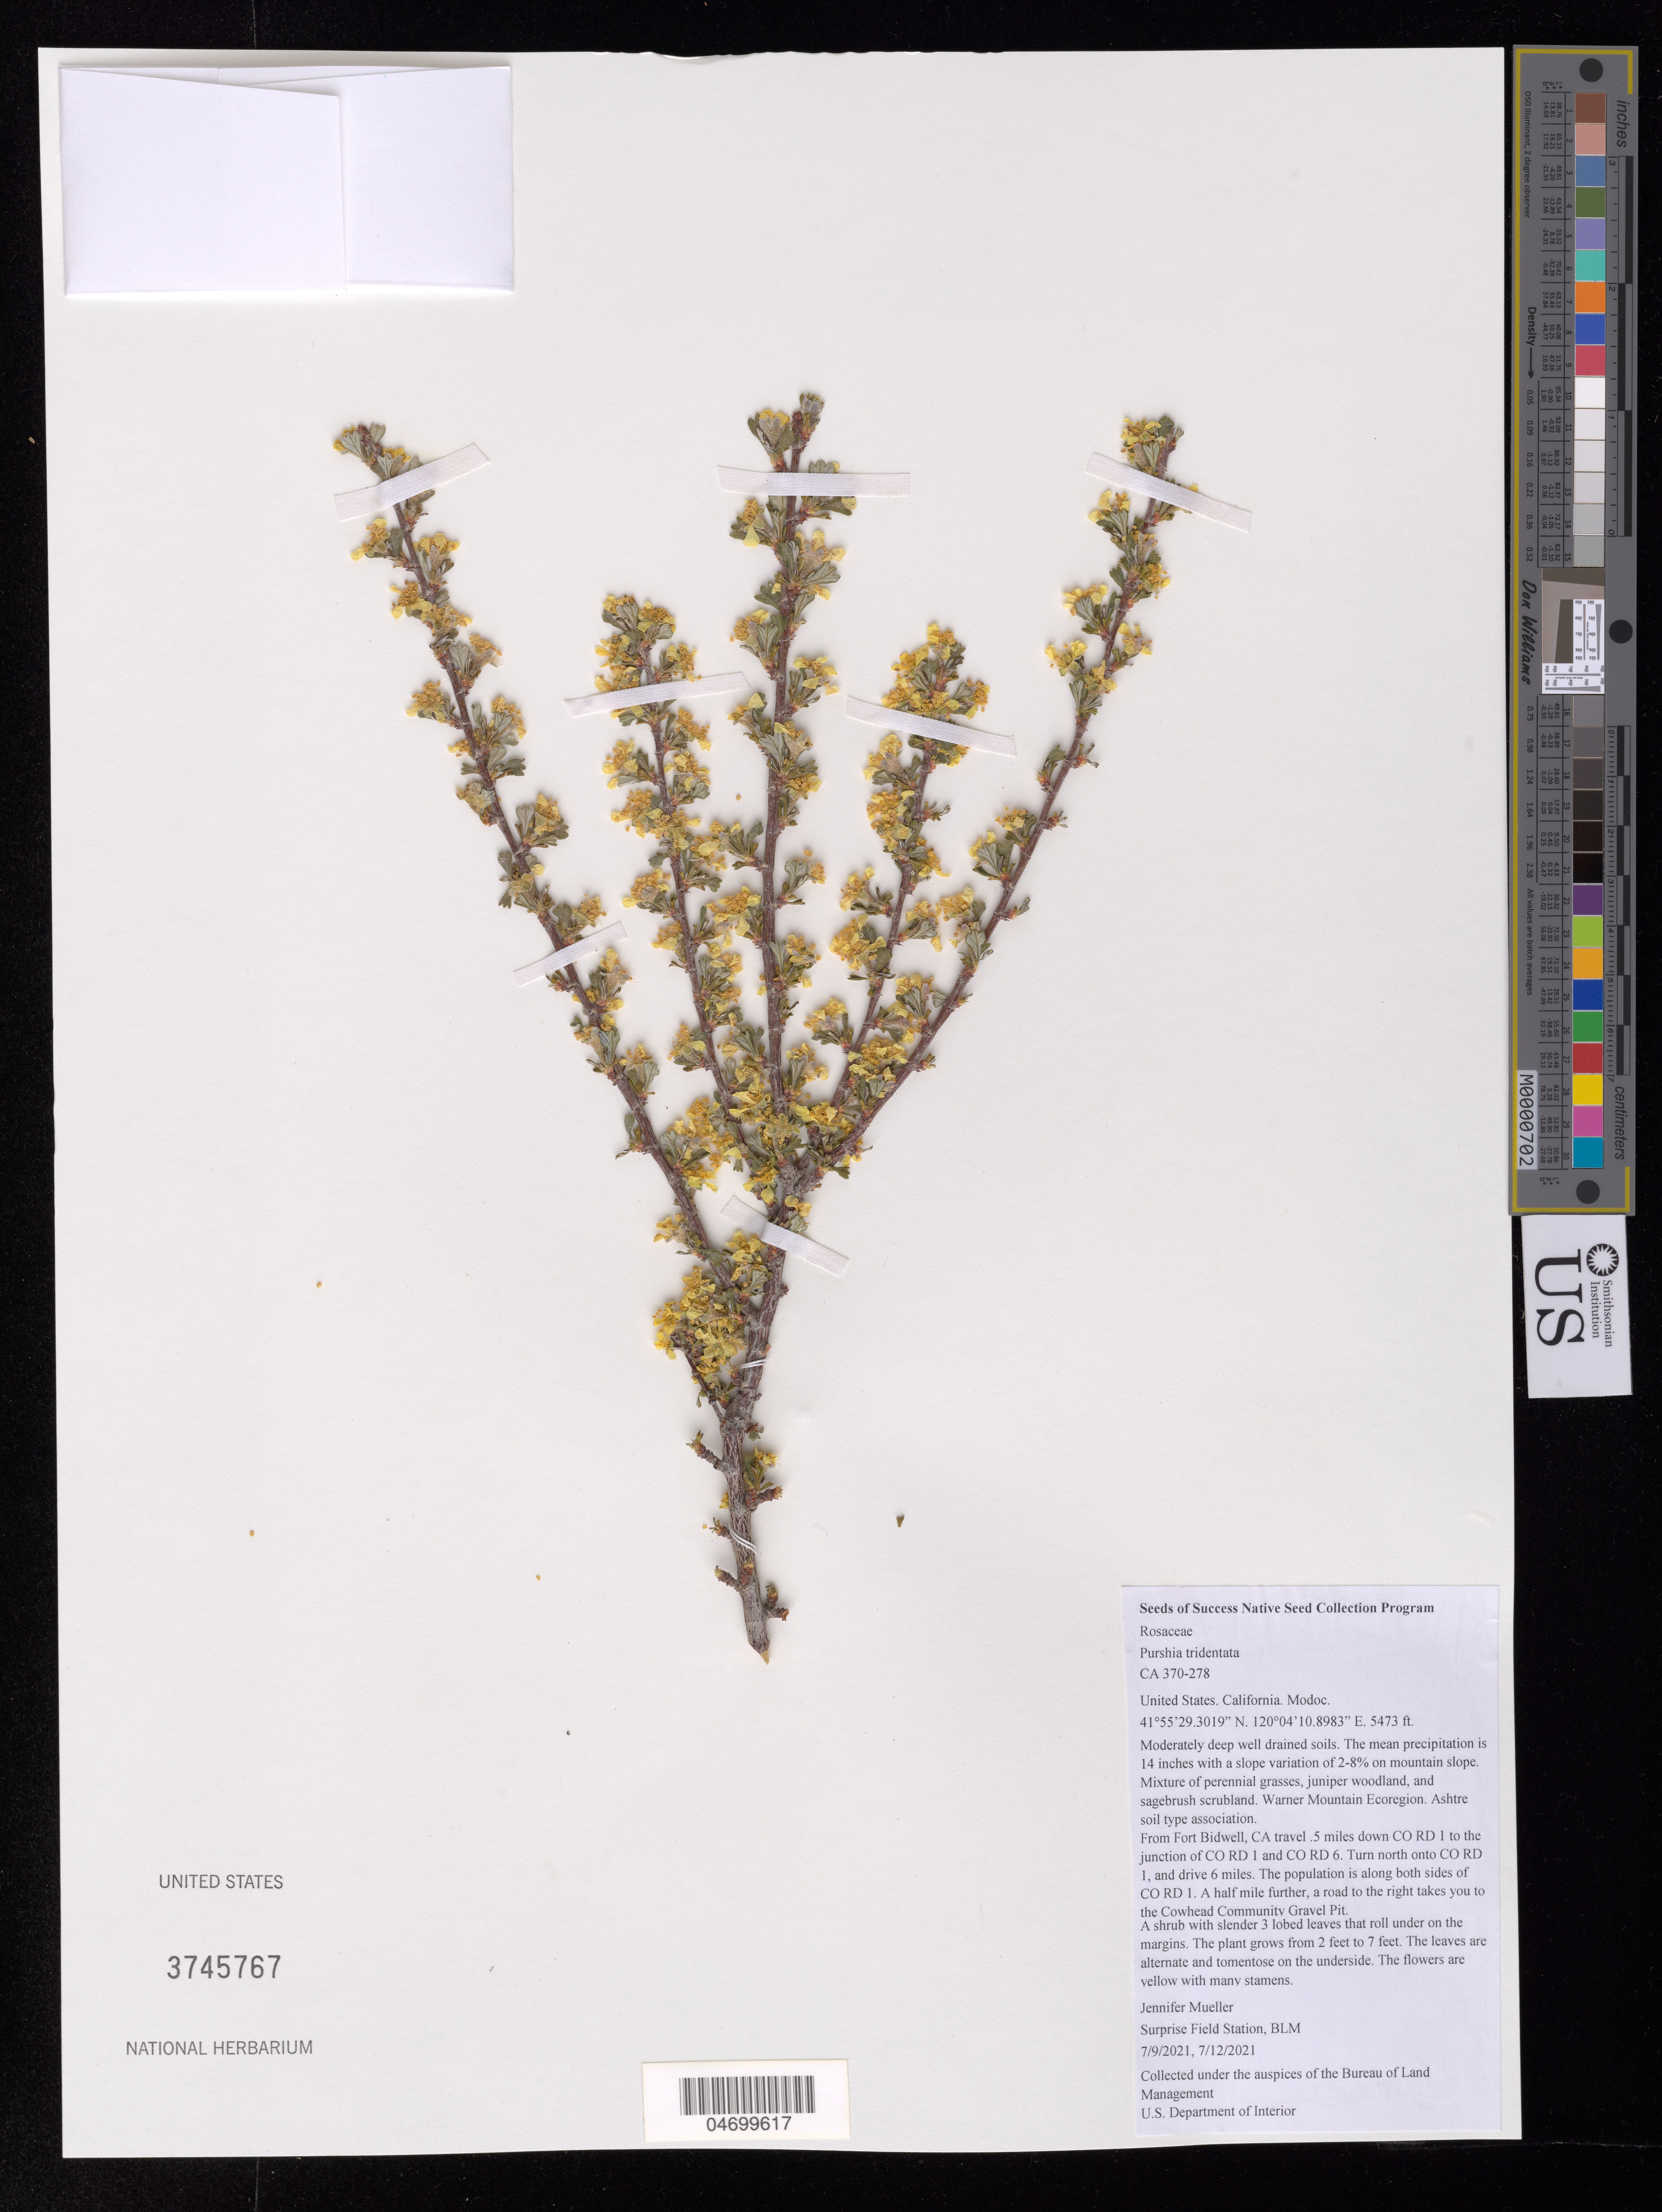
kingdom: Plantae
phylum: Tracheophyta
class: Magnoliopsida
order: Rosales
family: Rosaceae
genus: Purshia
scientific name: Purshia tridentata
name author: (Pursh) DC.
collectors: J. Mueller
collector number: CA370-278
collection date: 2021-07-09,2021-07-12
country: United States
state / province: California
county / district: Modoc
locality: Cowhead Community Gravel Pit.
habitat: Moderately deep well drained soils. Mixture of perennial grasses, juniper woodland, and sagebrush scrubland. Warner Mountain Ecoregion. Ashtre soil type association.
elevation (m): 1668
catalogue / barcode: US 3745767